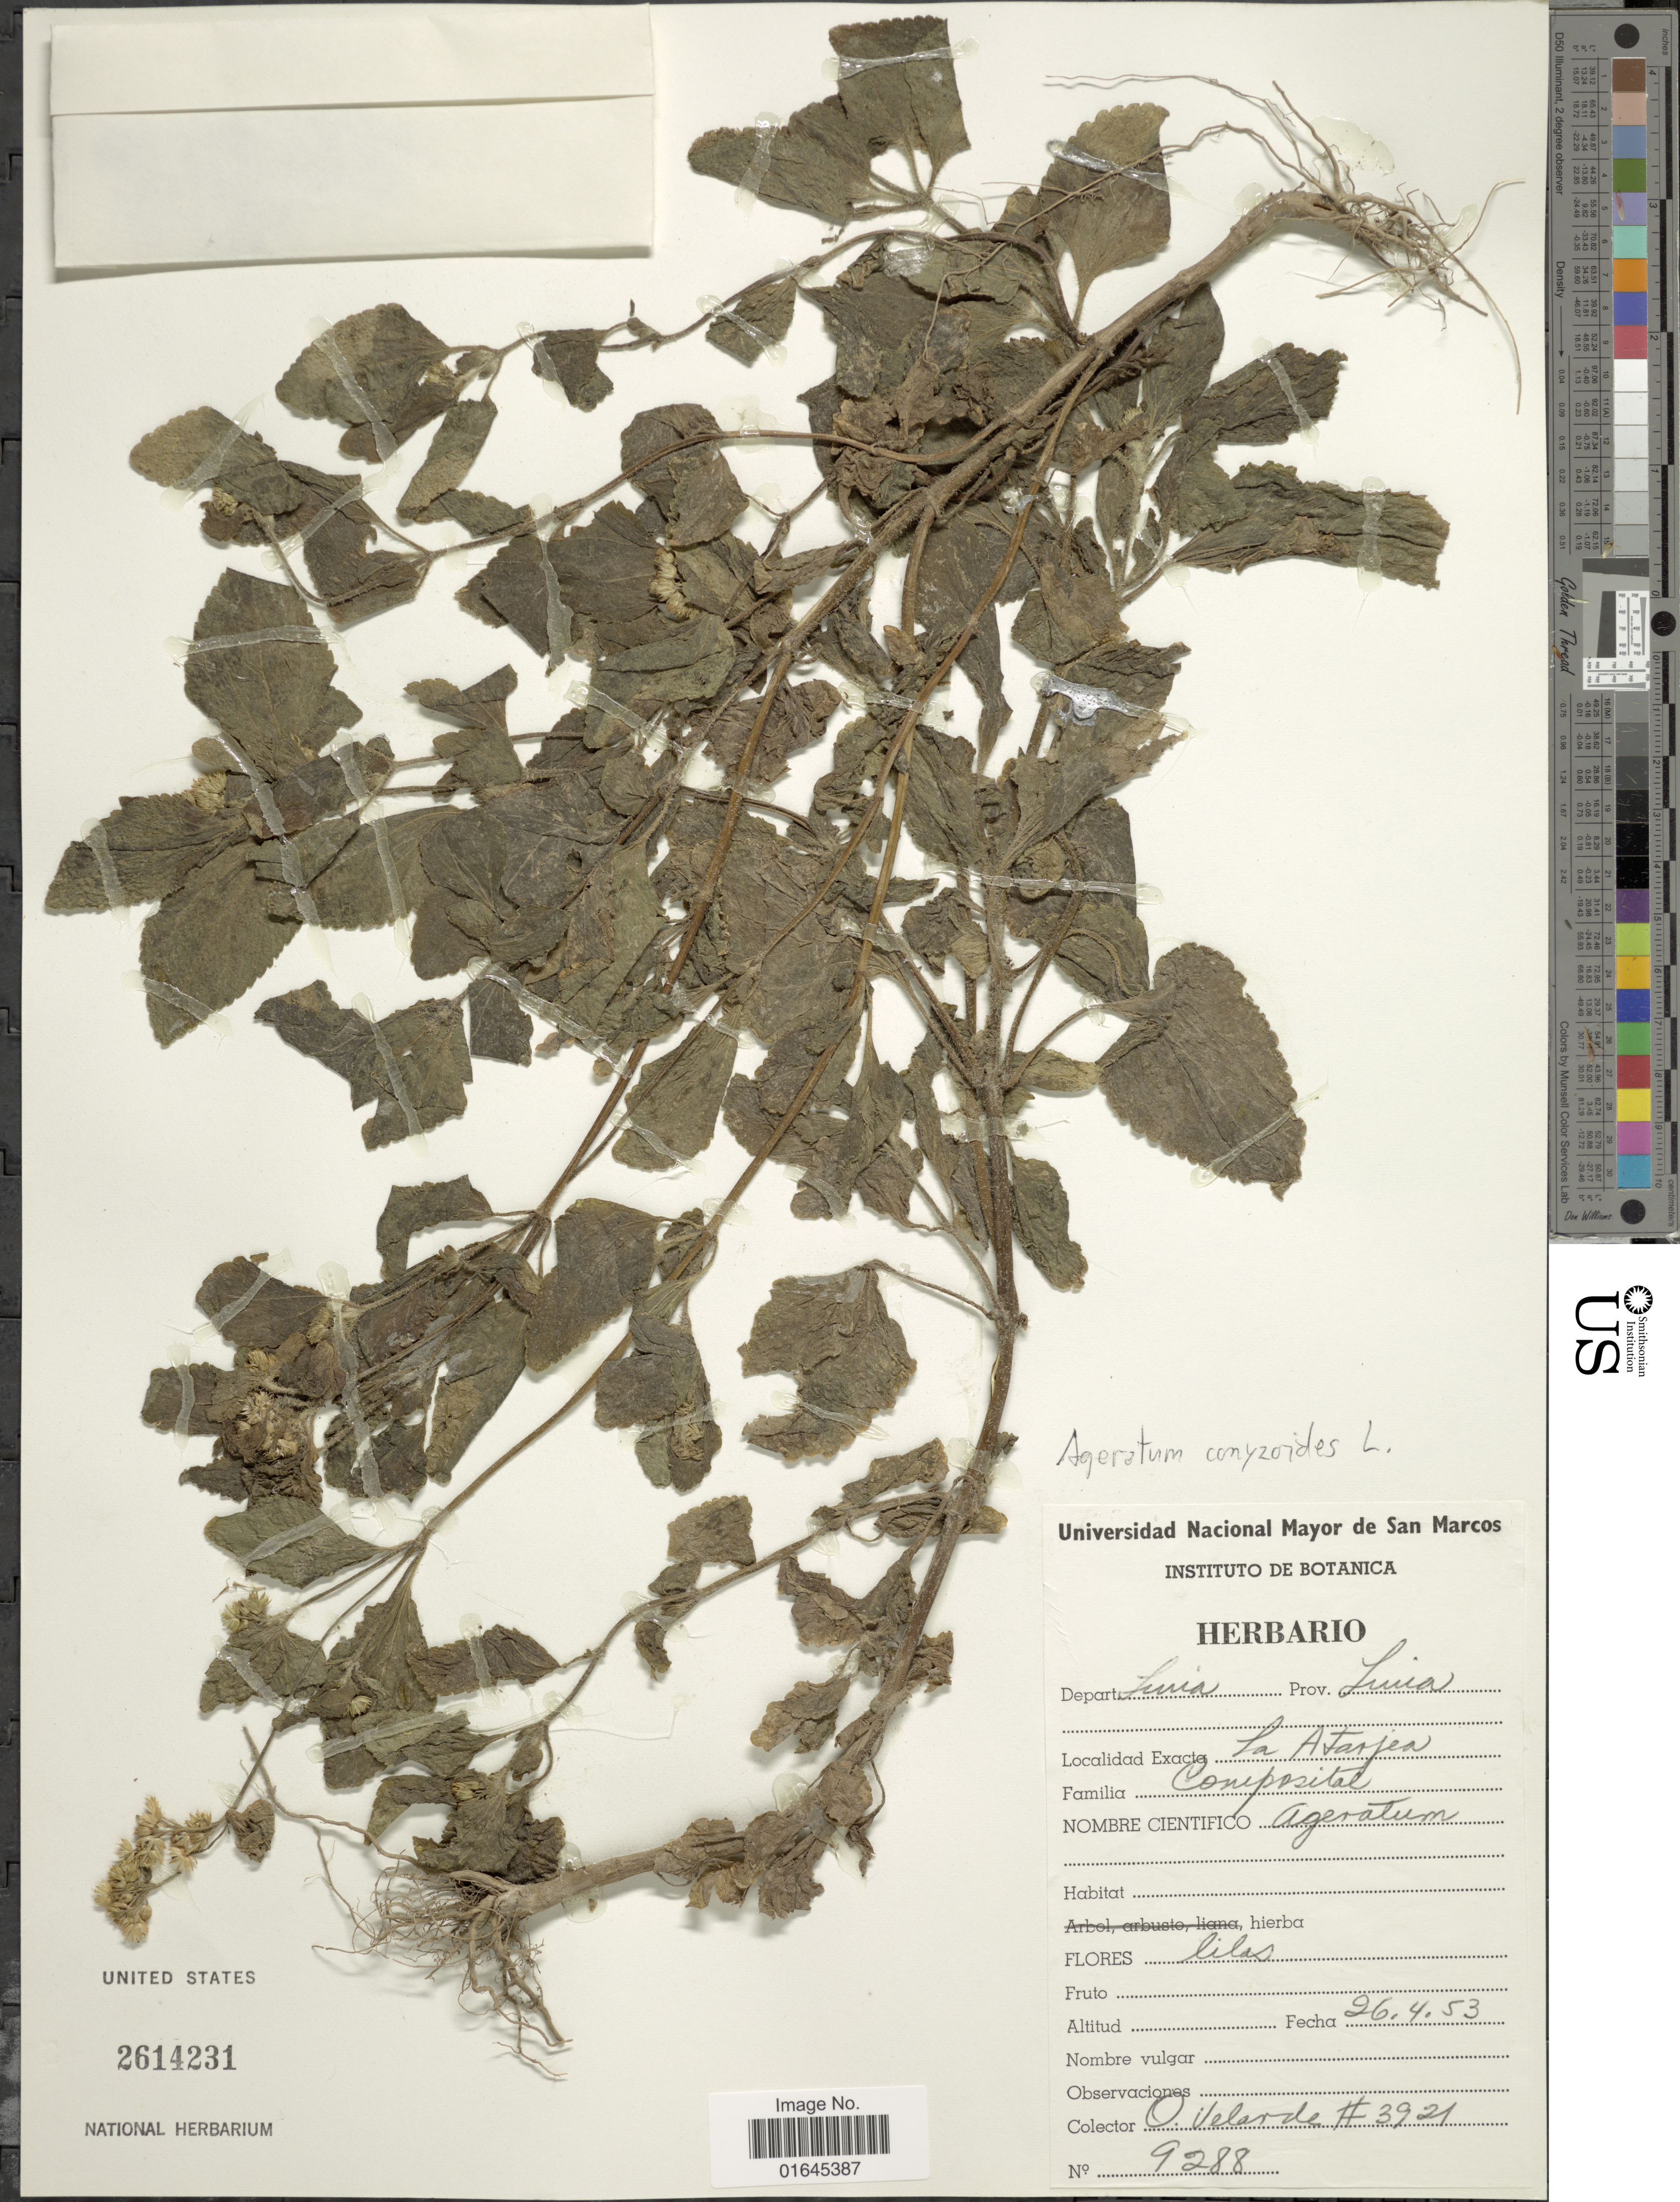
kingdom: Plantae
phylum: Tracheophyta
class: Magnoliopsida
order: Asterales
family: Asteraceae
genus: Ageratum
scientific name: Ageratum conyzoides subsp. conyzoides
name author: L.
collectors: O. Velarde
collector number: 3921/9288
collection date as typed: Transcribed d/m/y: 26/4/53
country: Peru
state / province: Lima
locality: La Atarjea, Depart. Lima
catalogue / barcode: US 2614231